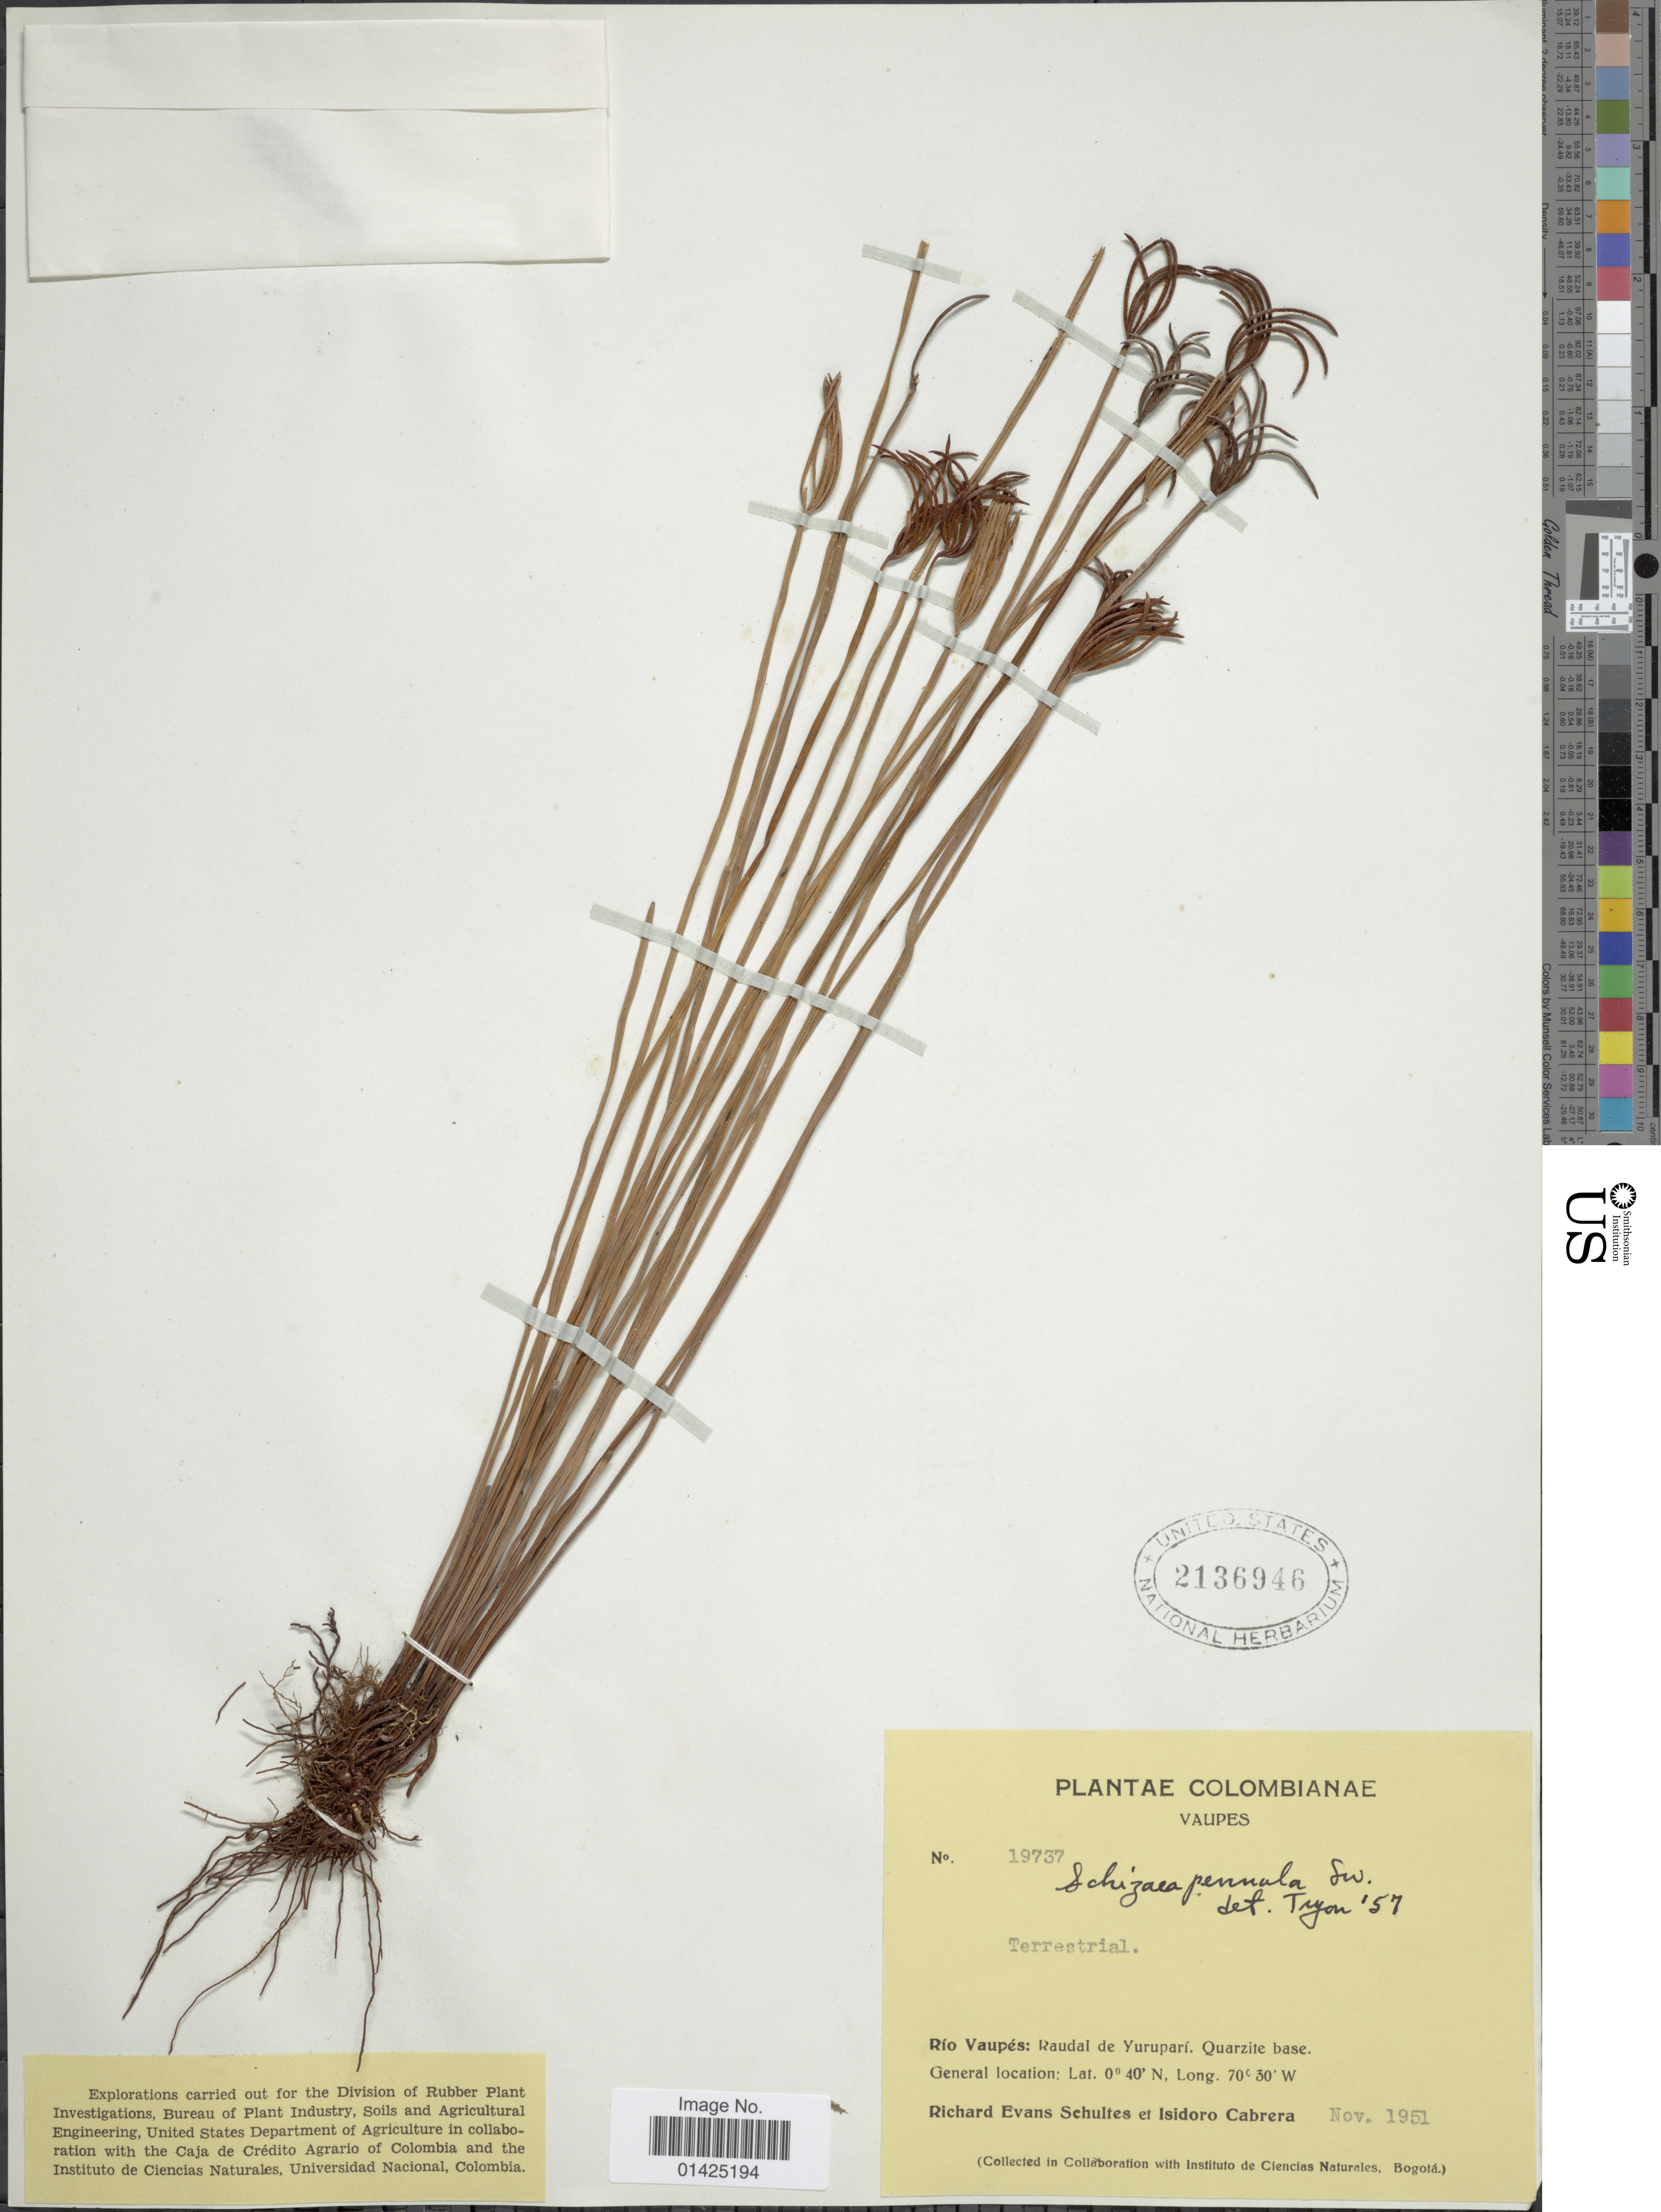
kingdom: Plantae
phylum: Tracheophyta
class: Polypodiopsida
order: Schizaeales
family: Schizaeaceae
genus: Actinostachys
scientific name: Actinostachys pennula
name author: (Sw.) Hook.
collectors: R. E. Schultes & I. Cabrera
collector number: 19737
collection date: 1951-11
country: Colombia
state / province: Vaupés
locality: Colombianae, Raudal de Yurupari. Quarzite base. Terrestrial.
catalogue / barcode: US 2136946